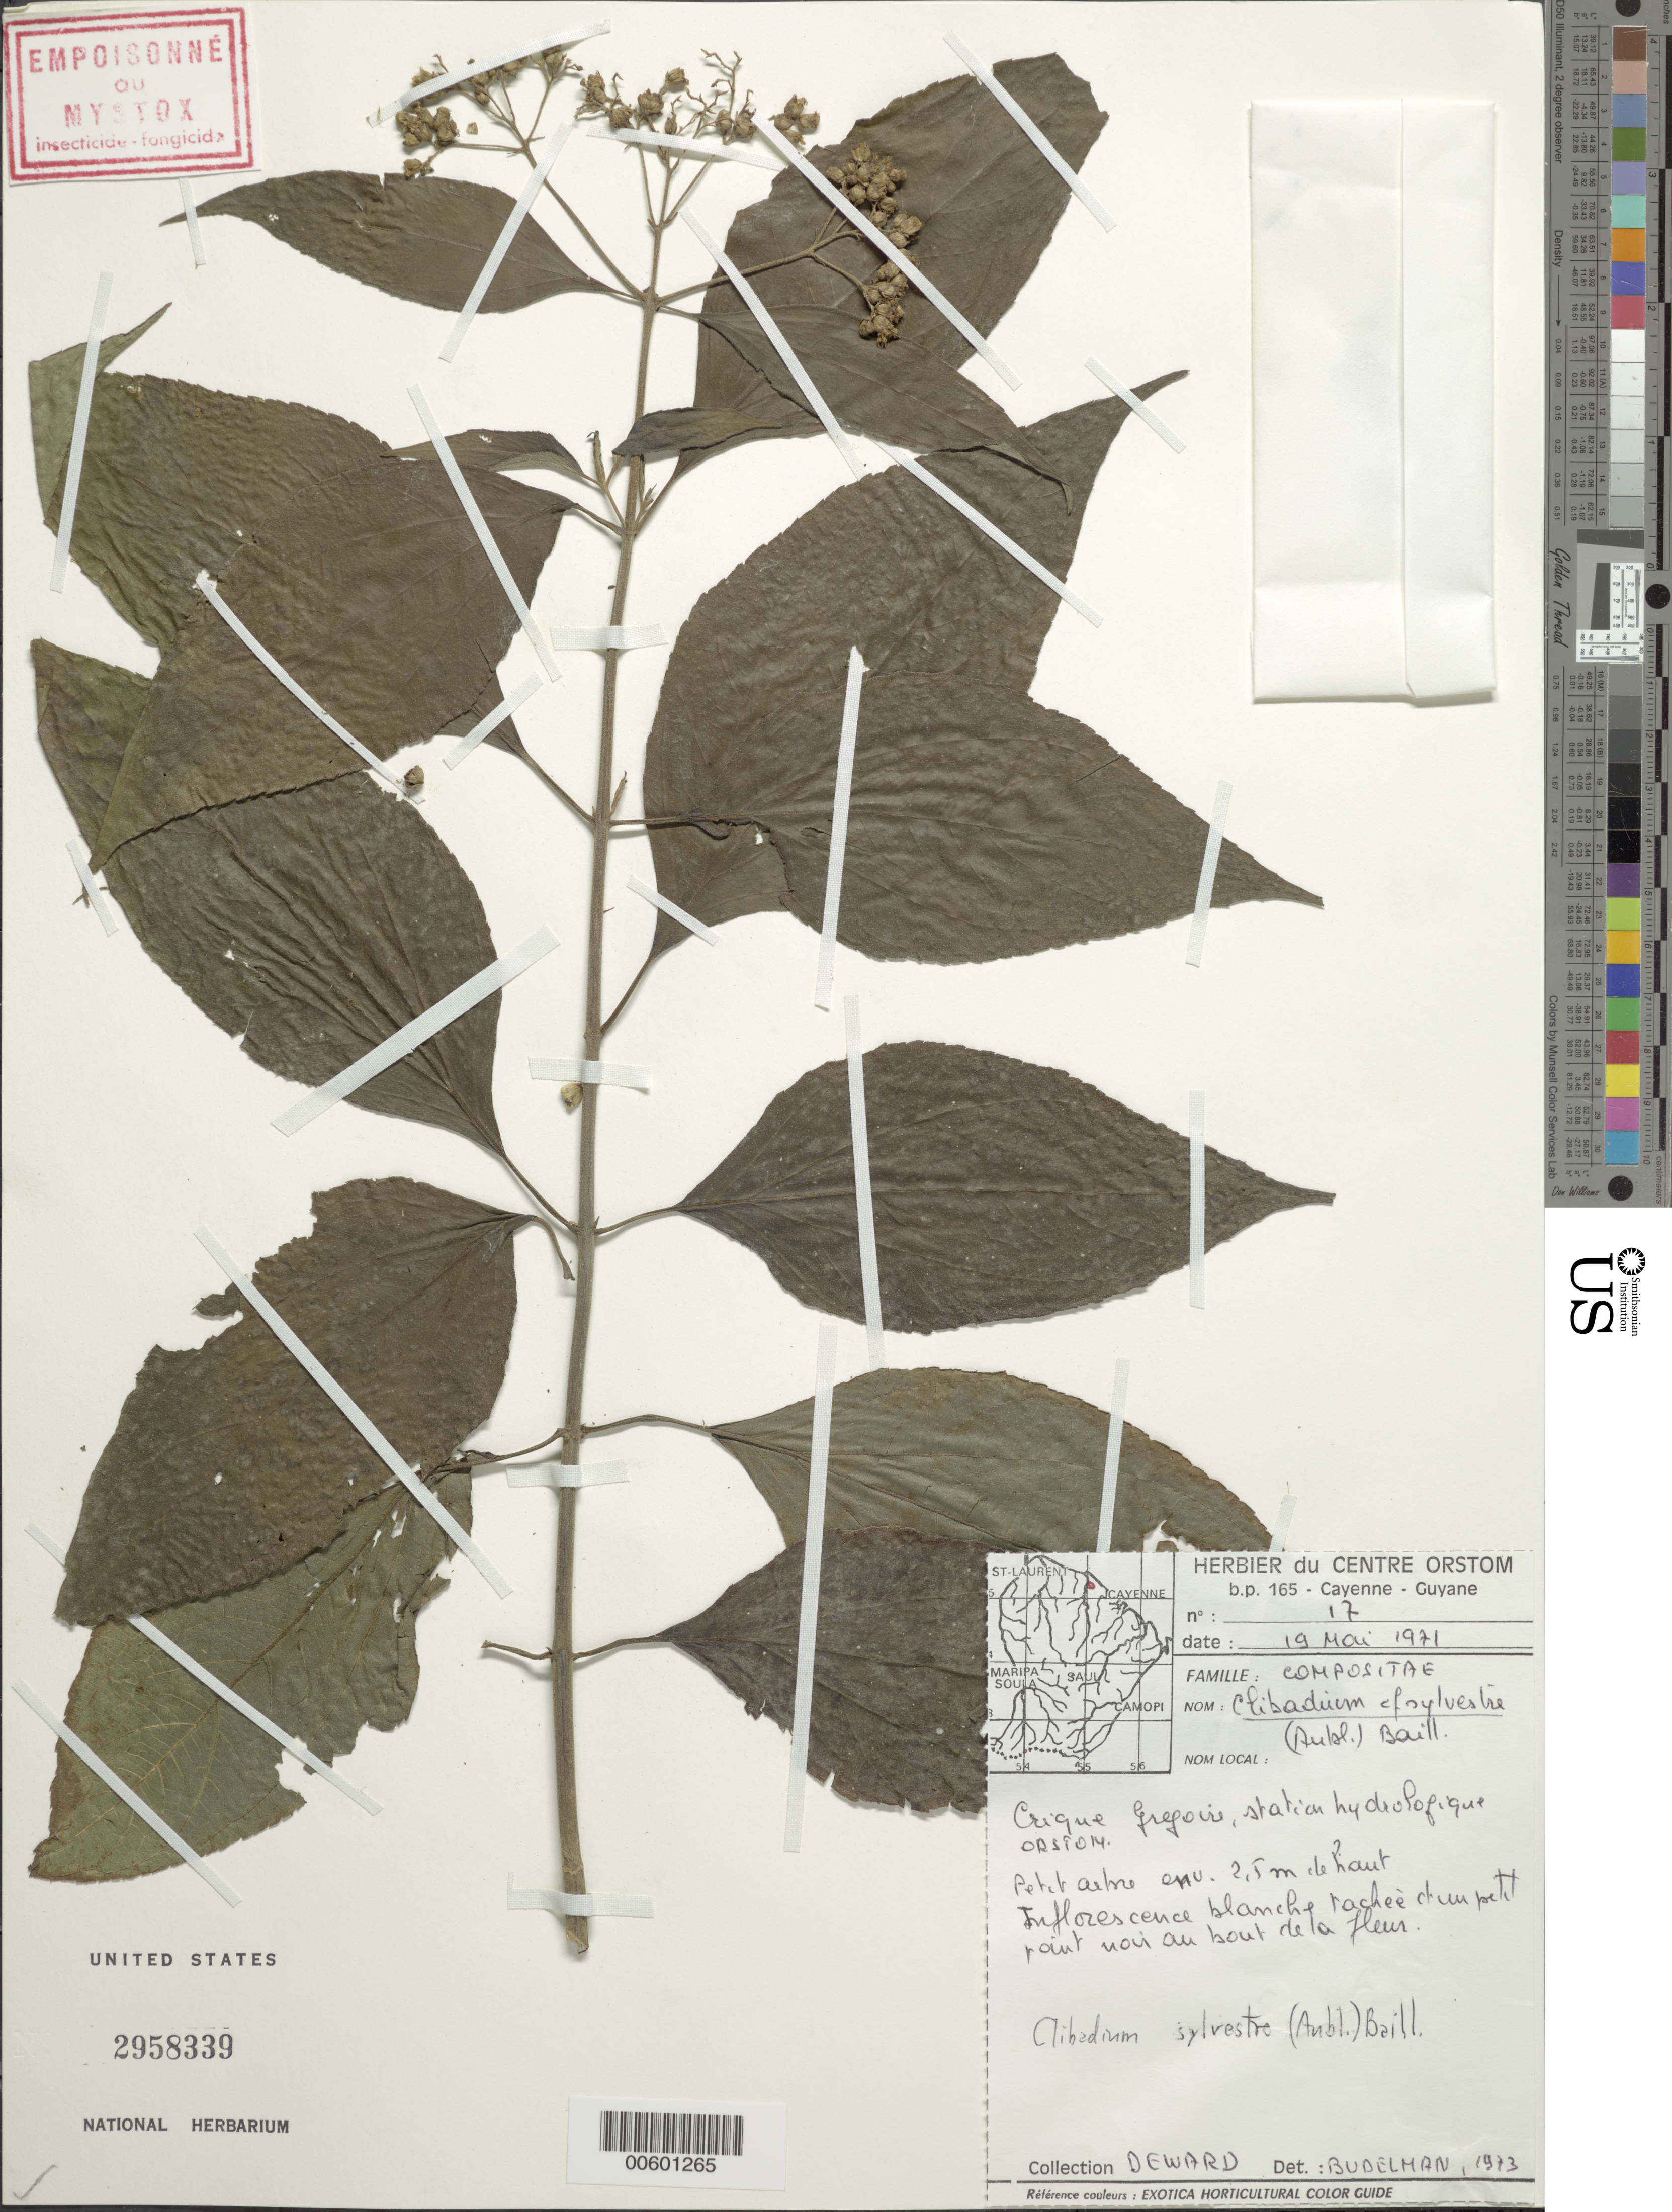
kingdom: Plantae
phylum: Tracheophyta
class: Magnoliopsida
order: Asterales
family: Asteraceae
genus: Clibadium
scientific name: Clibadium sylvestre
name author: (Aubl.) Baill.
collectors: G. Deward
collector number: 17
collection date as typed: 19-May-71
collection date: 1971-05-19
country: French Guiana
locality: Crique Grégoire, station hydrologique ORSTOM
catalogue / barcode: US 2958339